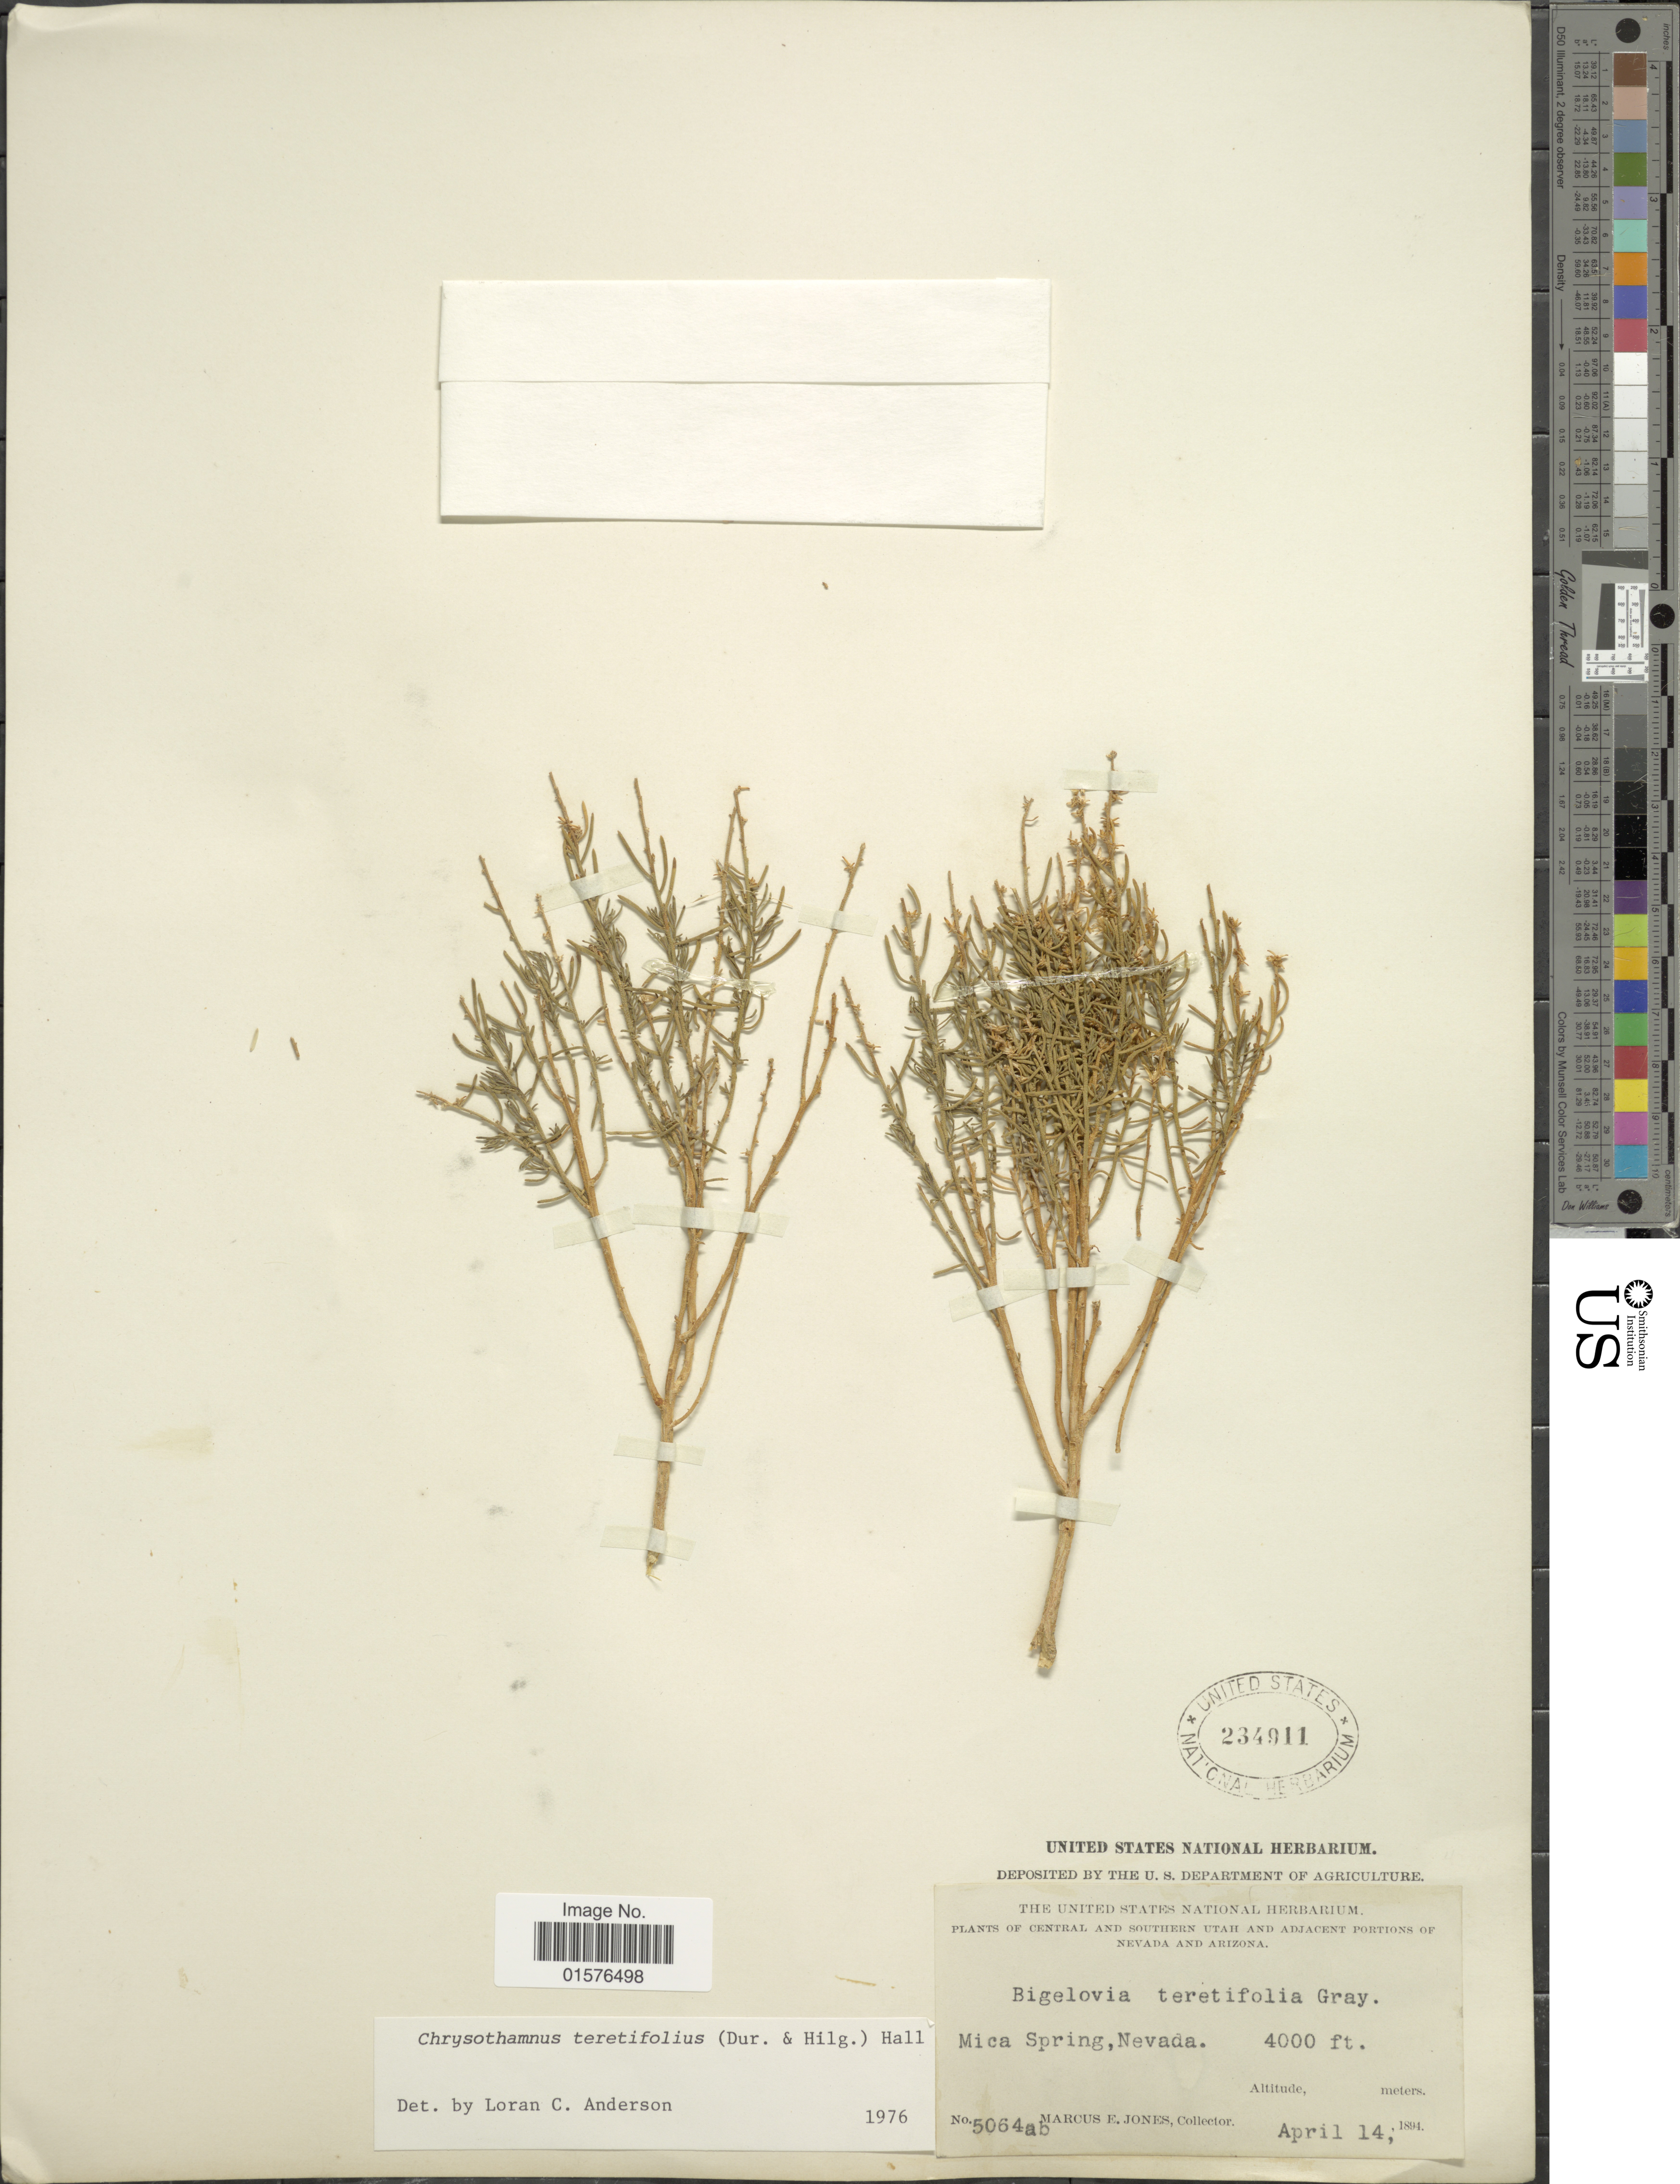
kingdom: Plantae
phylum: Tracheophyta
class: Magnoliopsida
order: Asterales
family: Asteraceae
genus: Ericameria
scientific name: Ericameria teretifolia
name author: (Durand & Hilg.) Jeps.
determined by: Urbatsch, Lowell E., Curator (LSU), Louisiana State University (UNITED STATES)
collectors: M. E. Jones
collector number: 5064ab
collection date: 1894-04-14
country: United States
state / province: Nevada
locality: Mica Spring.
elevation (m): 1219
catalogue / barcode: US 234911